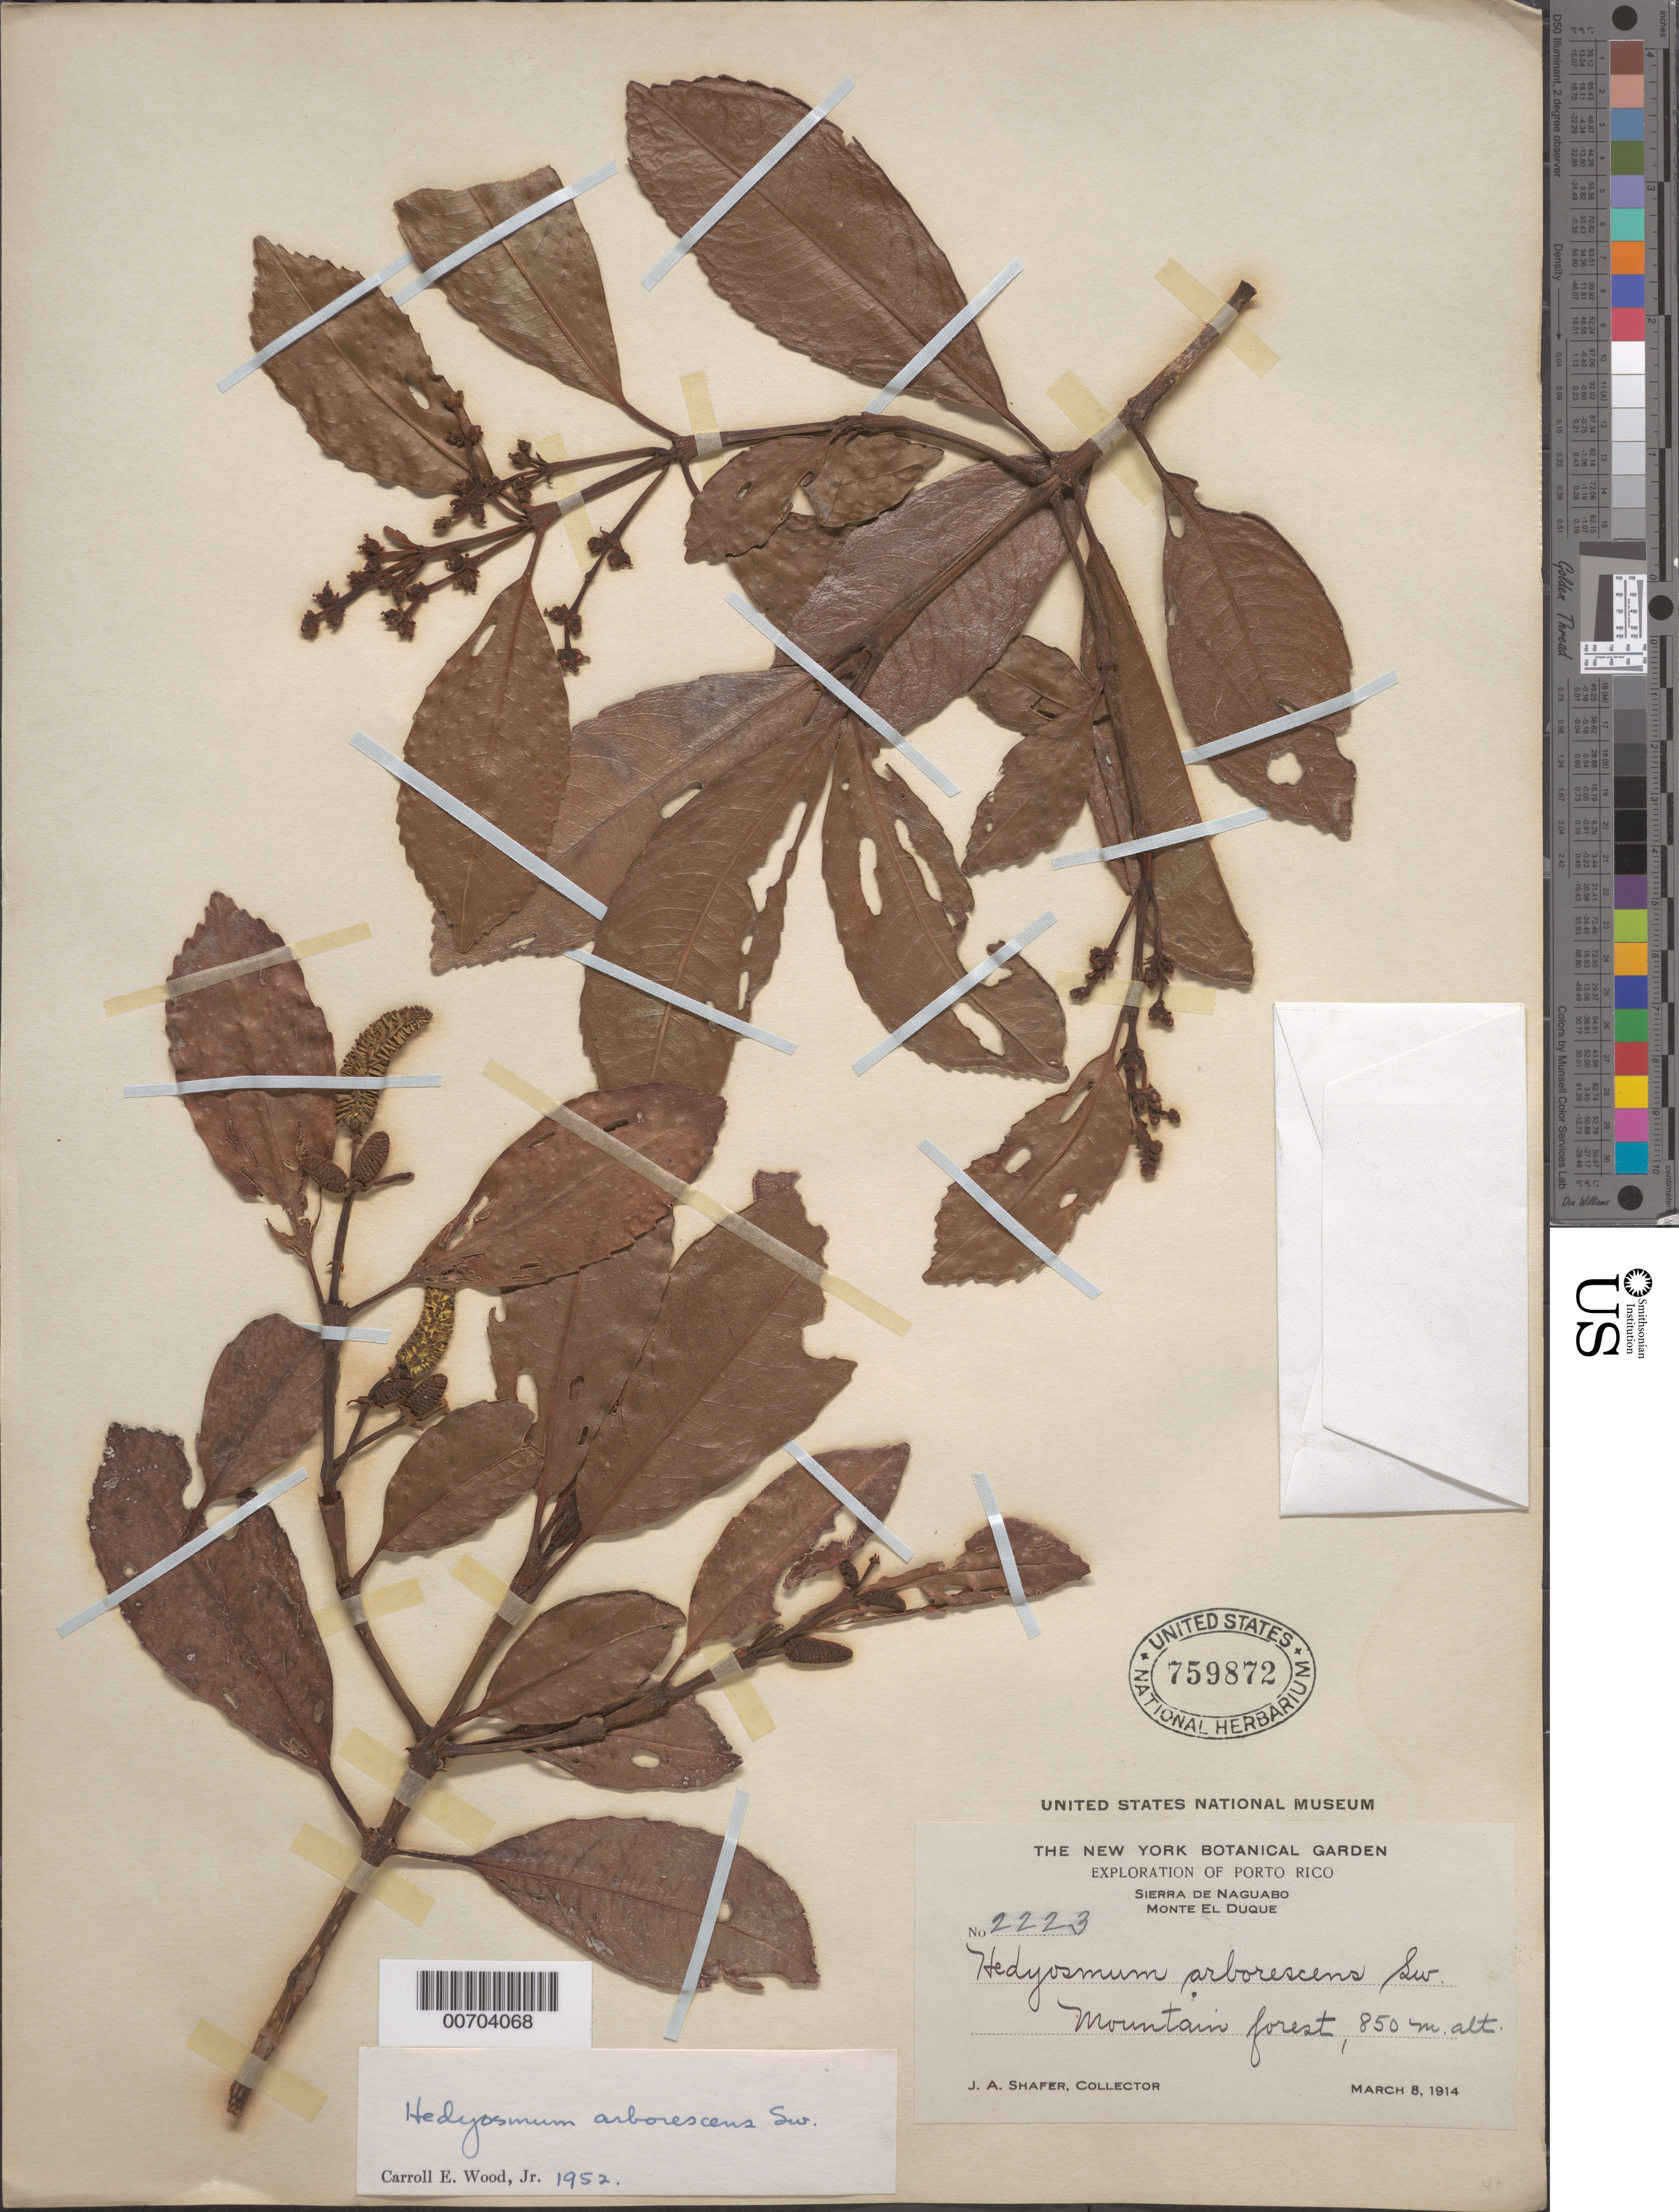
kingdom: Plantae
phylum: Tracheophyta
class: Magnoliopsida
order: Chloranthales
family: Chloranthaceae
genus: Hedyosmum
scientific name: Hedyosmum arborescens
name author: Sw.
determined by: Wood, C. E., Jr.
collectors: J. A. Shafer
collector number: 2223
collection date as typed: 08 Mar 1914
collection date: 1914-03-08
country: Puerto Rico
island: Greater Antilles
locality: Sierra de Naguabo, Monte El Duque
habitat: Mountain forest.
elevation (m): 850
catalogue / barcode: US 759872